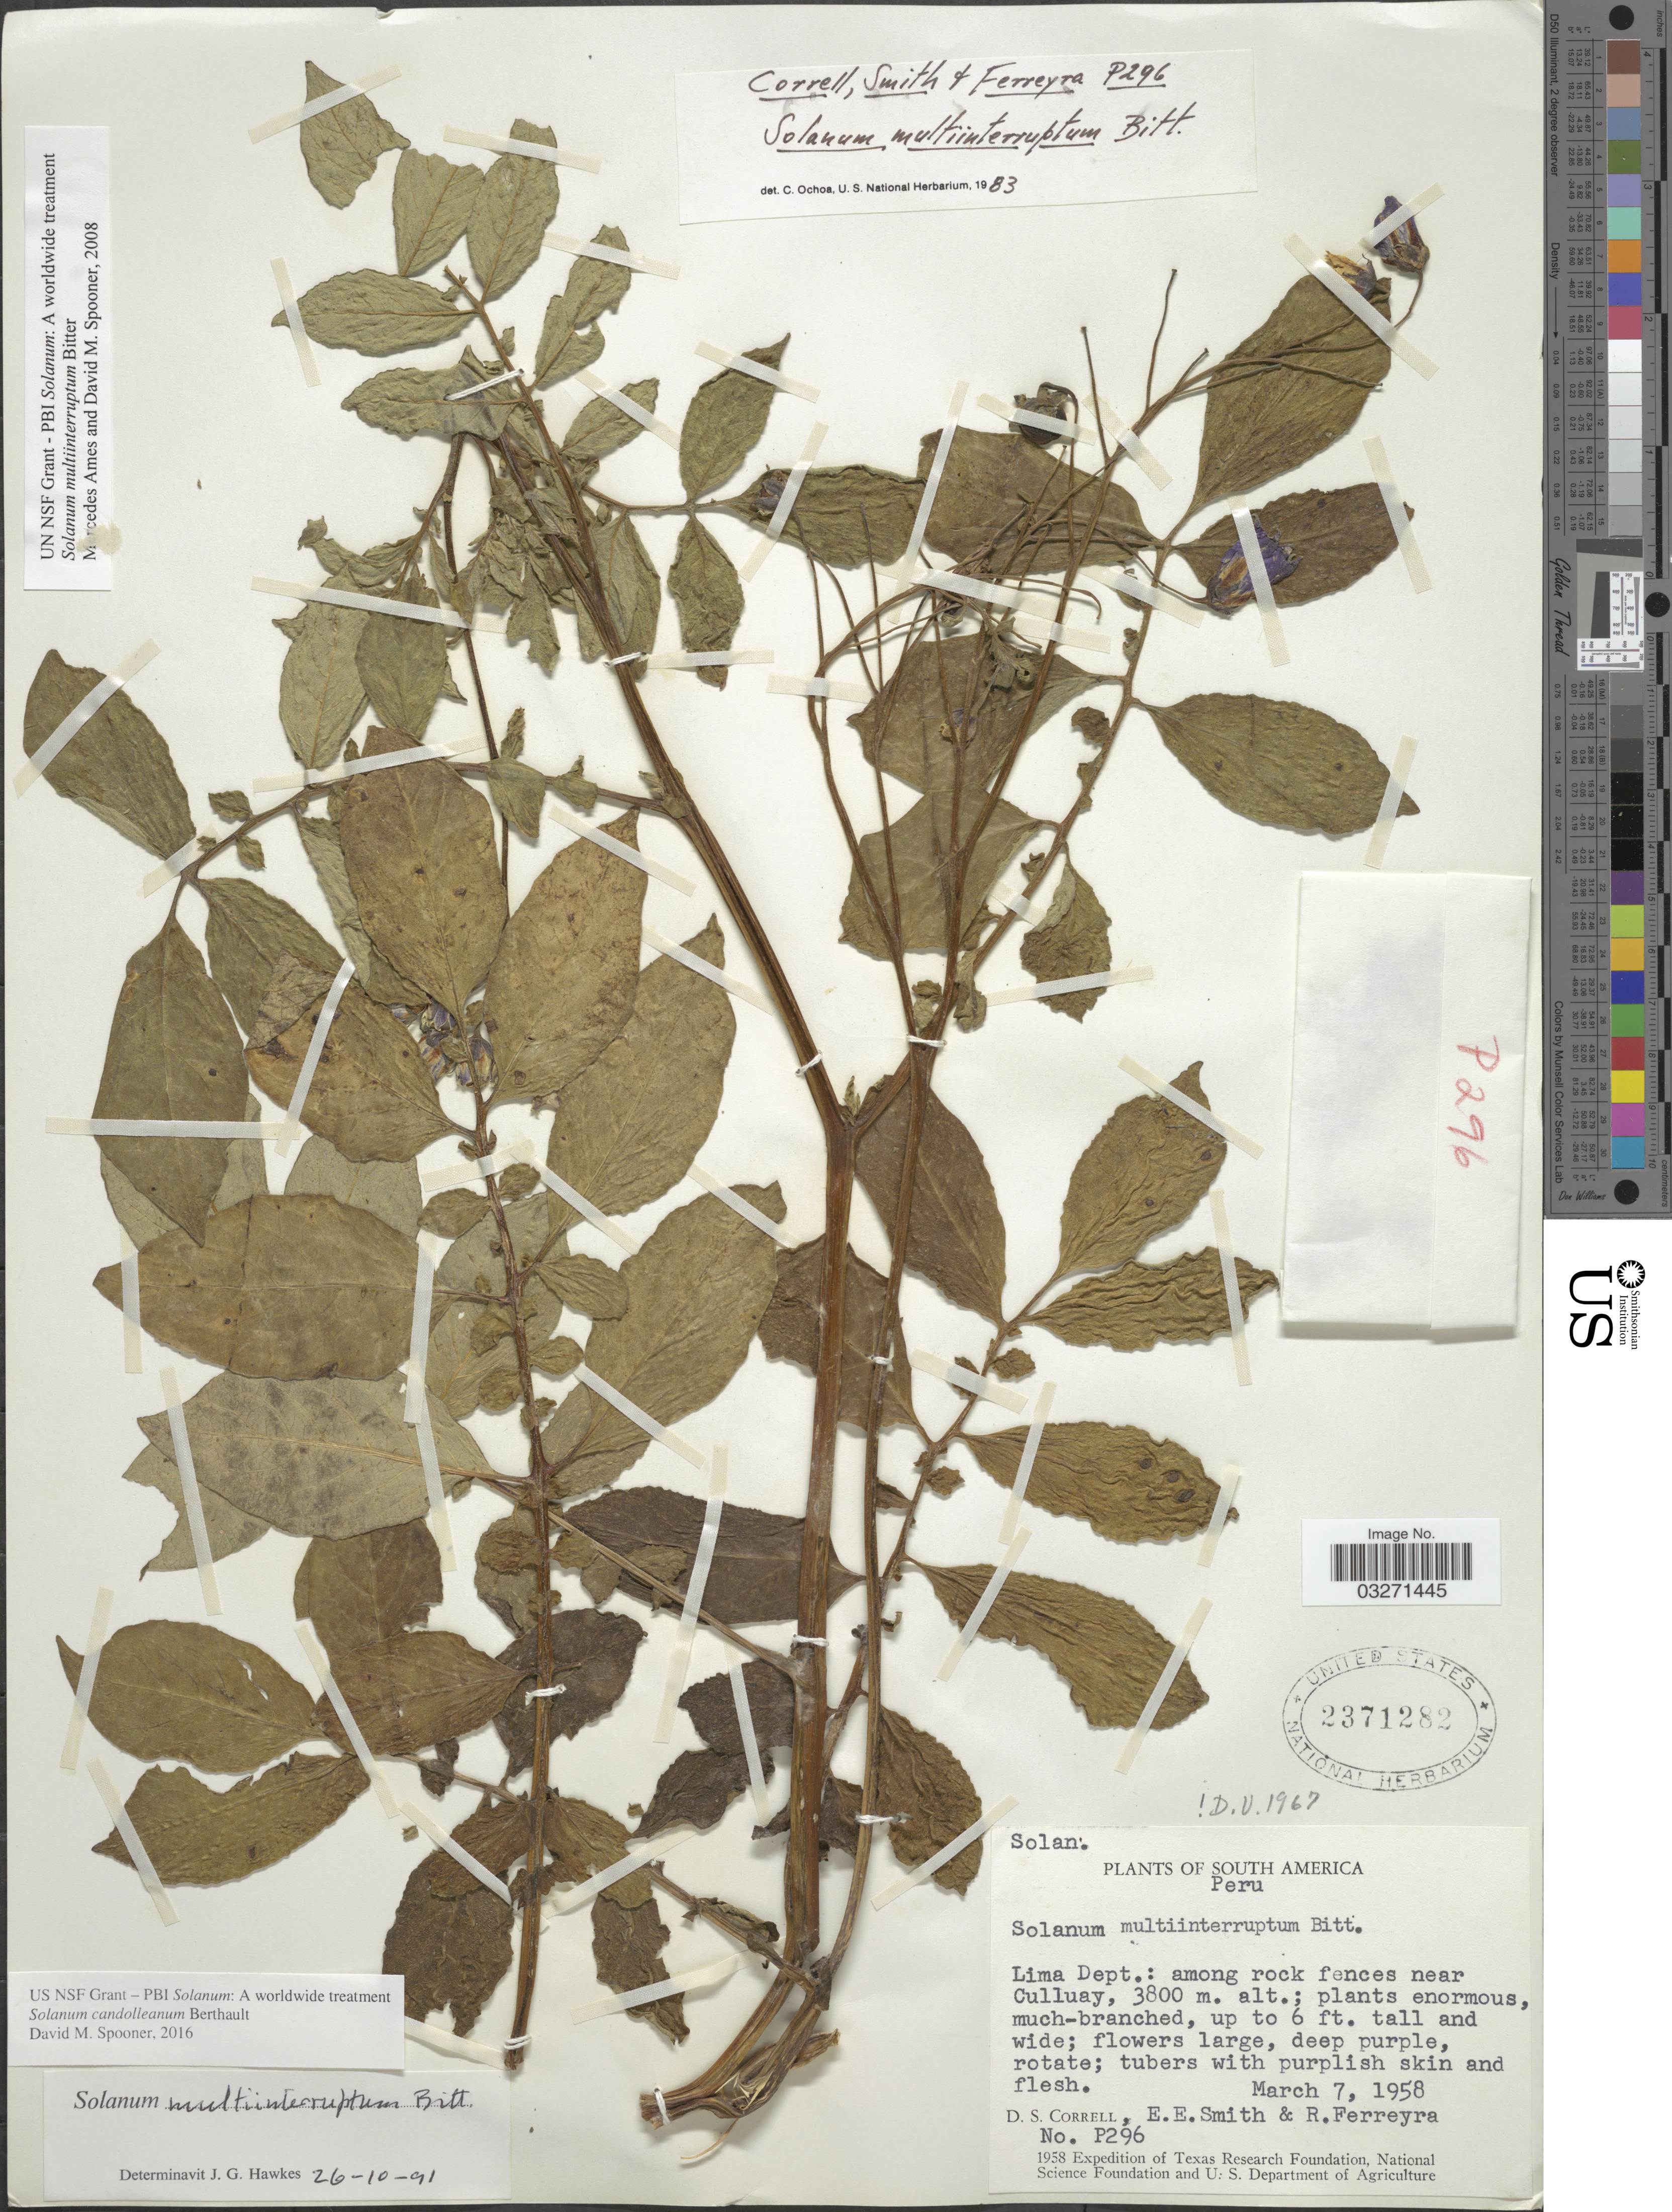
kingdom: Plantae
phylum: Tracheophyta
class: Magnoliopsida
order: Solanales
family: Solanaceae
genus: Solanum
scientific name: Solanum candolleanum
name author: Berthault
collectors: D. S. Correll, E. E. Smith & R. A. Ferreyra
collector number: P296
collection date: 1958-03-07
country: Peru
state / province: Lima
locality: Lima Dept.: among rock fences near Culluay.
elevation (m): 3800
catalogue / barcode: US 2371282